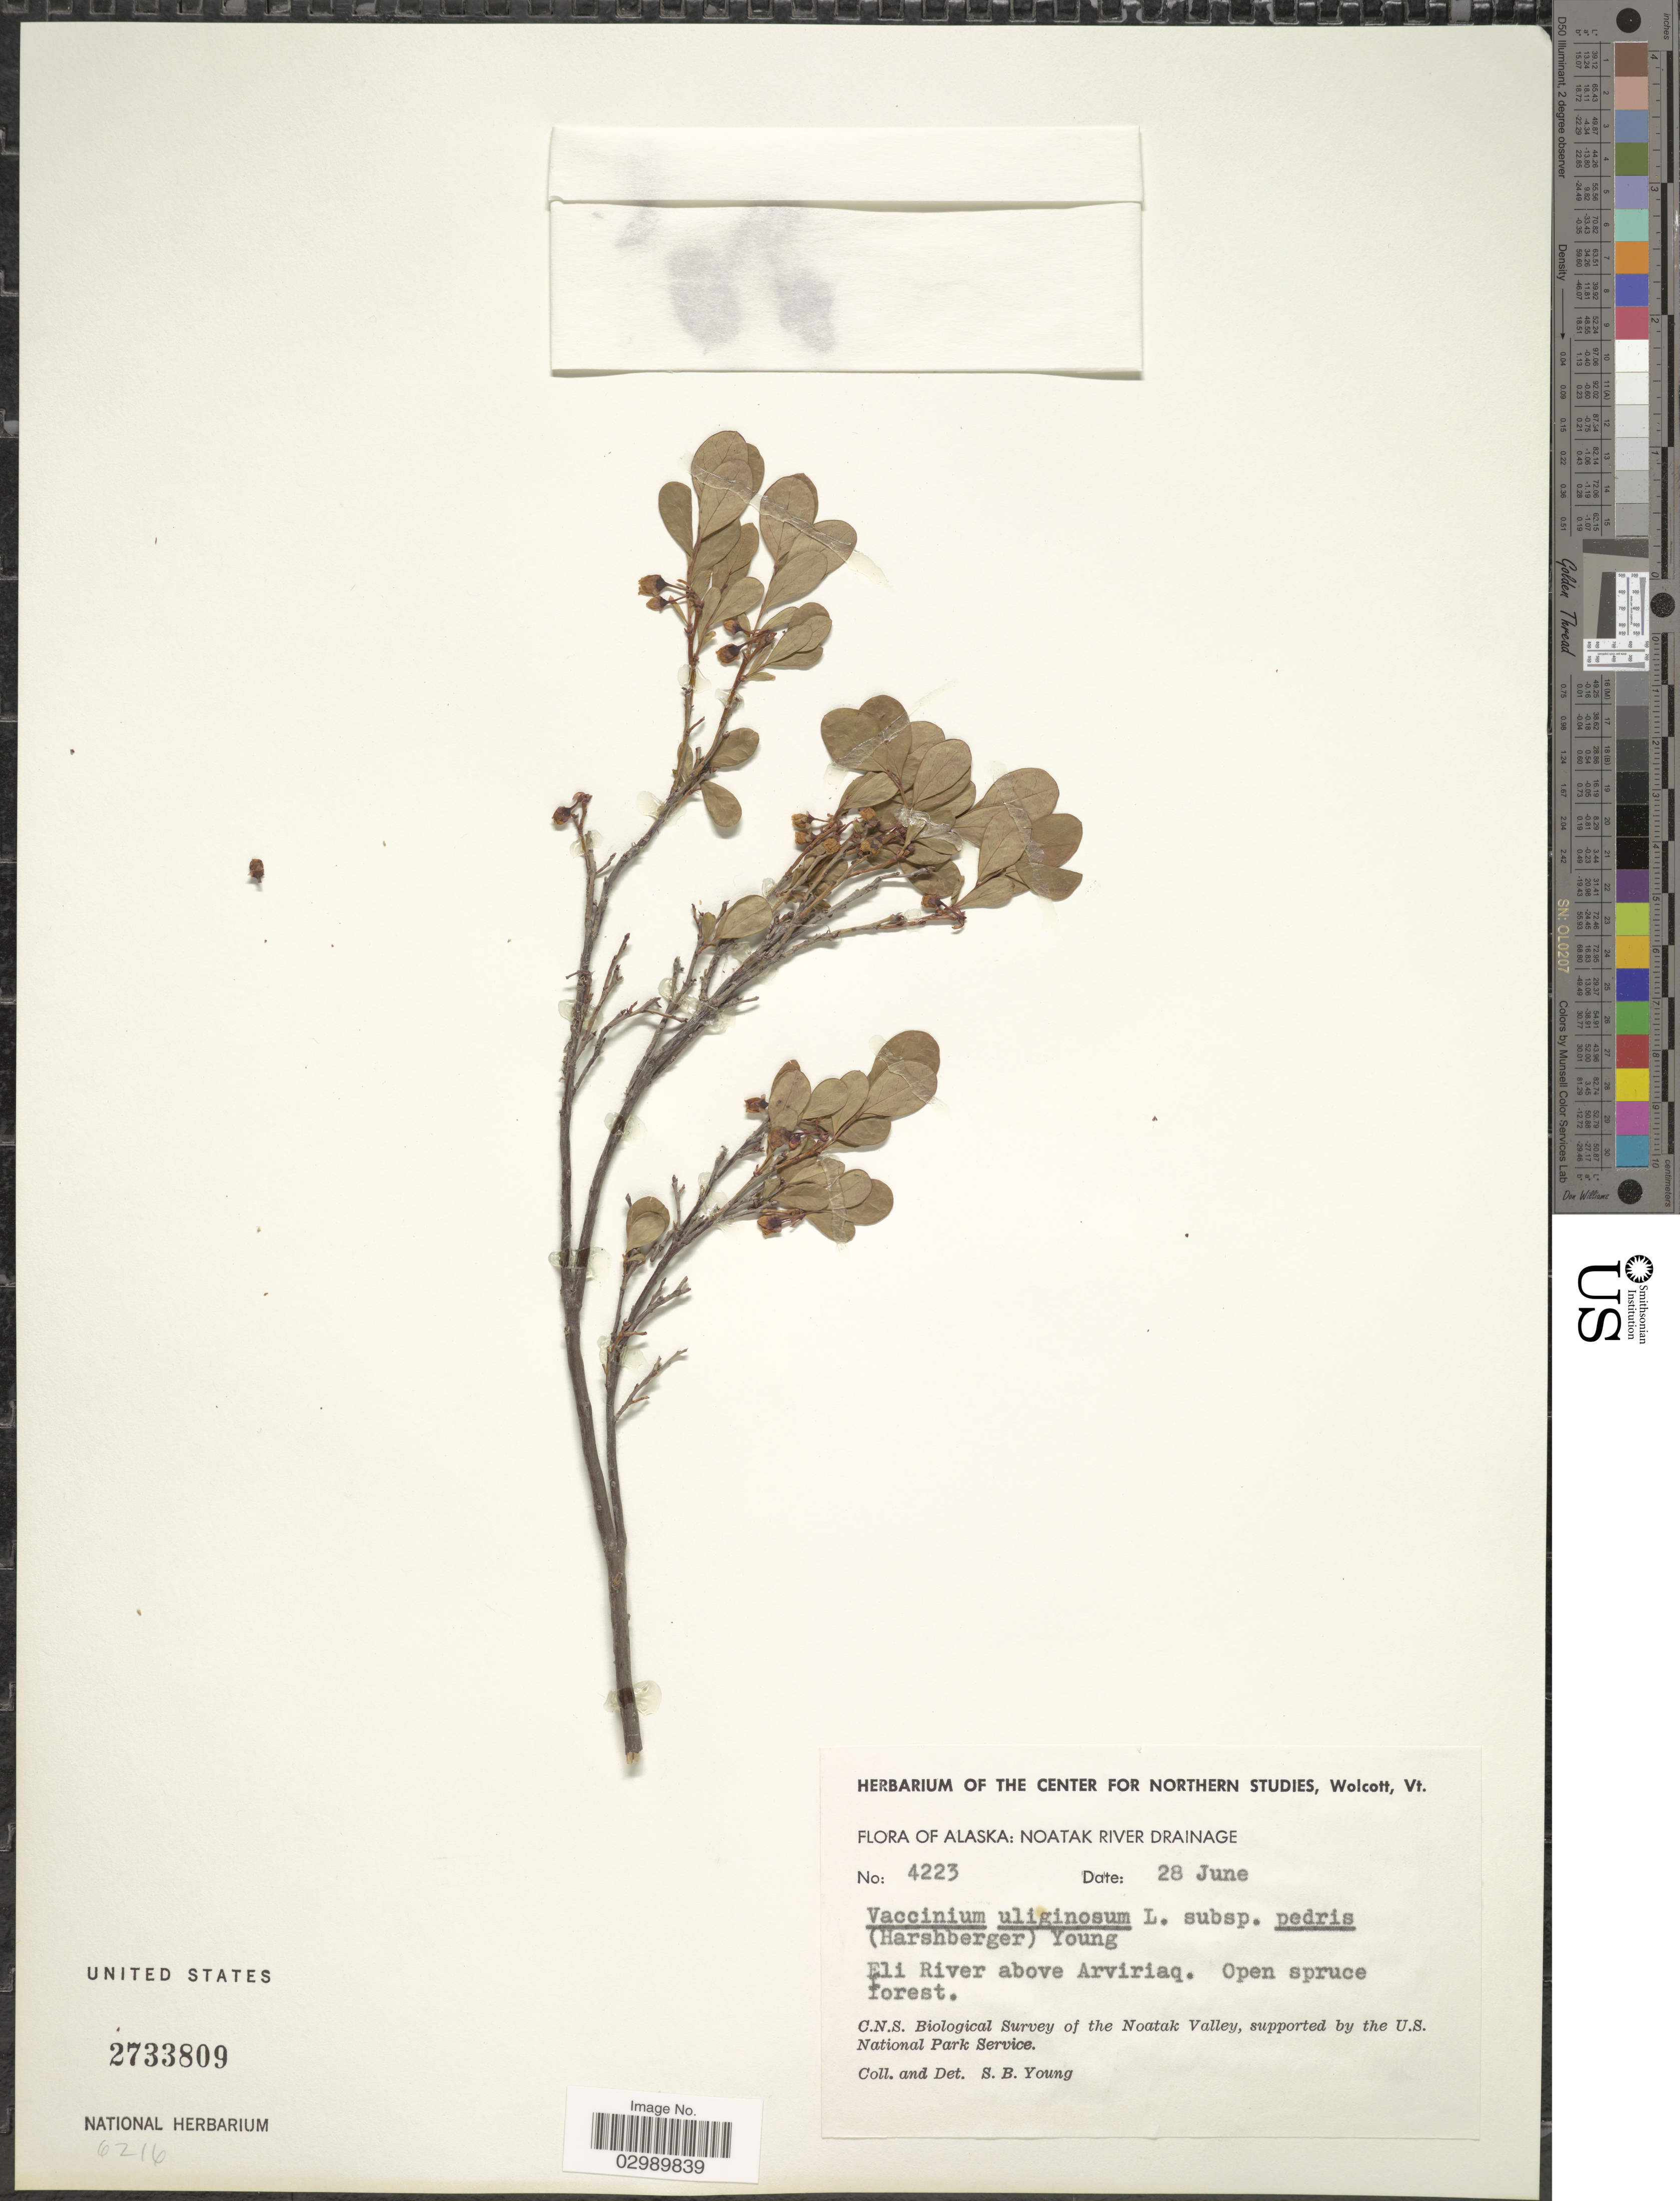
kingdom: Plantae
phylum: Tracheophyta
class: Magnoliopsida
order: Ericales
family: Ericaceae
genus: Vaccinium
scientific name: Vaccinium uliginosum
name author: L.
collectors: S. Young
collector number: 4223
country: United States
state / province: Alaska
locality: Noatak River Drainage, Eli River above Arviriaq.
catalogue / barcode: US 2733809